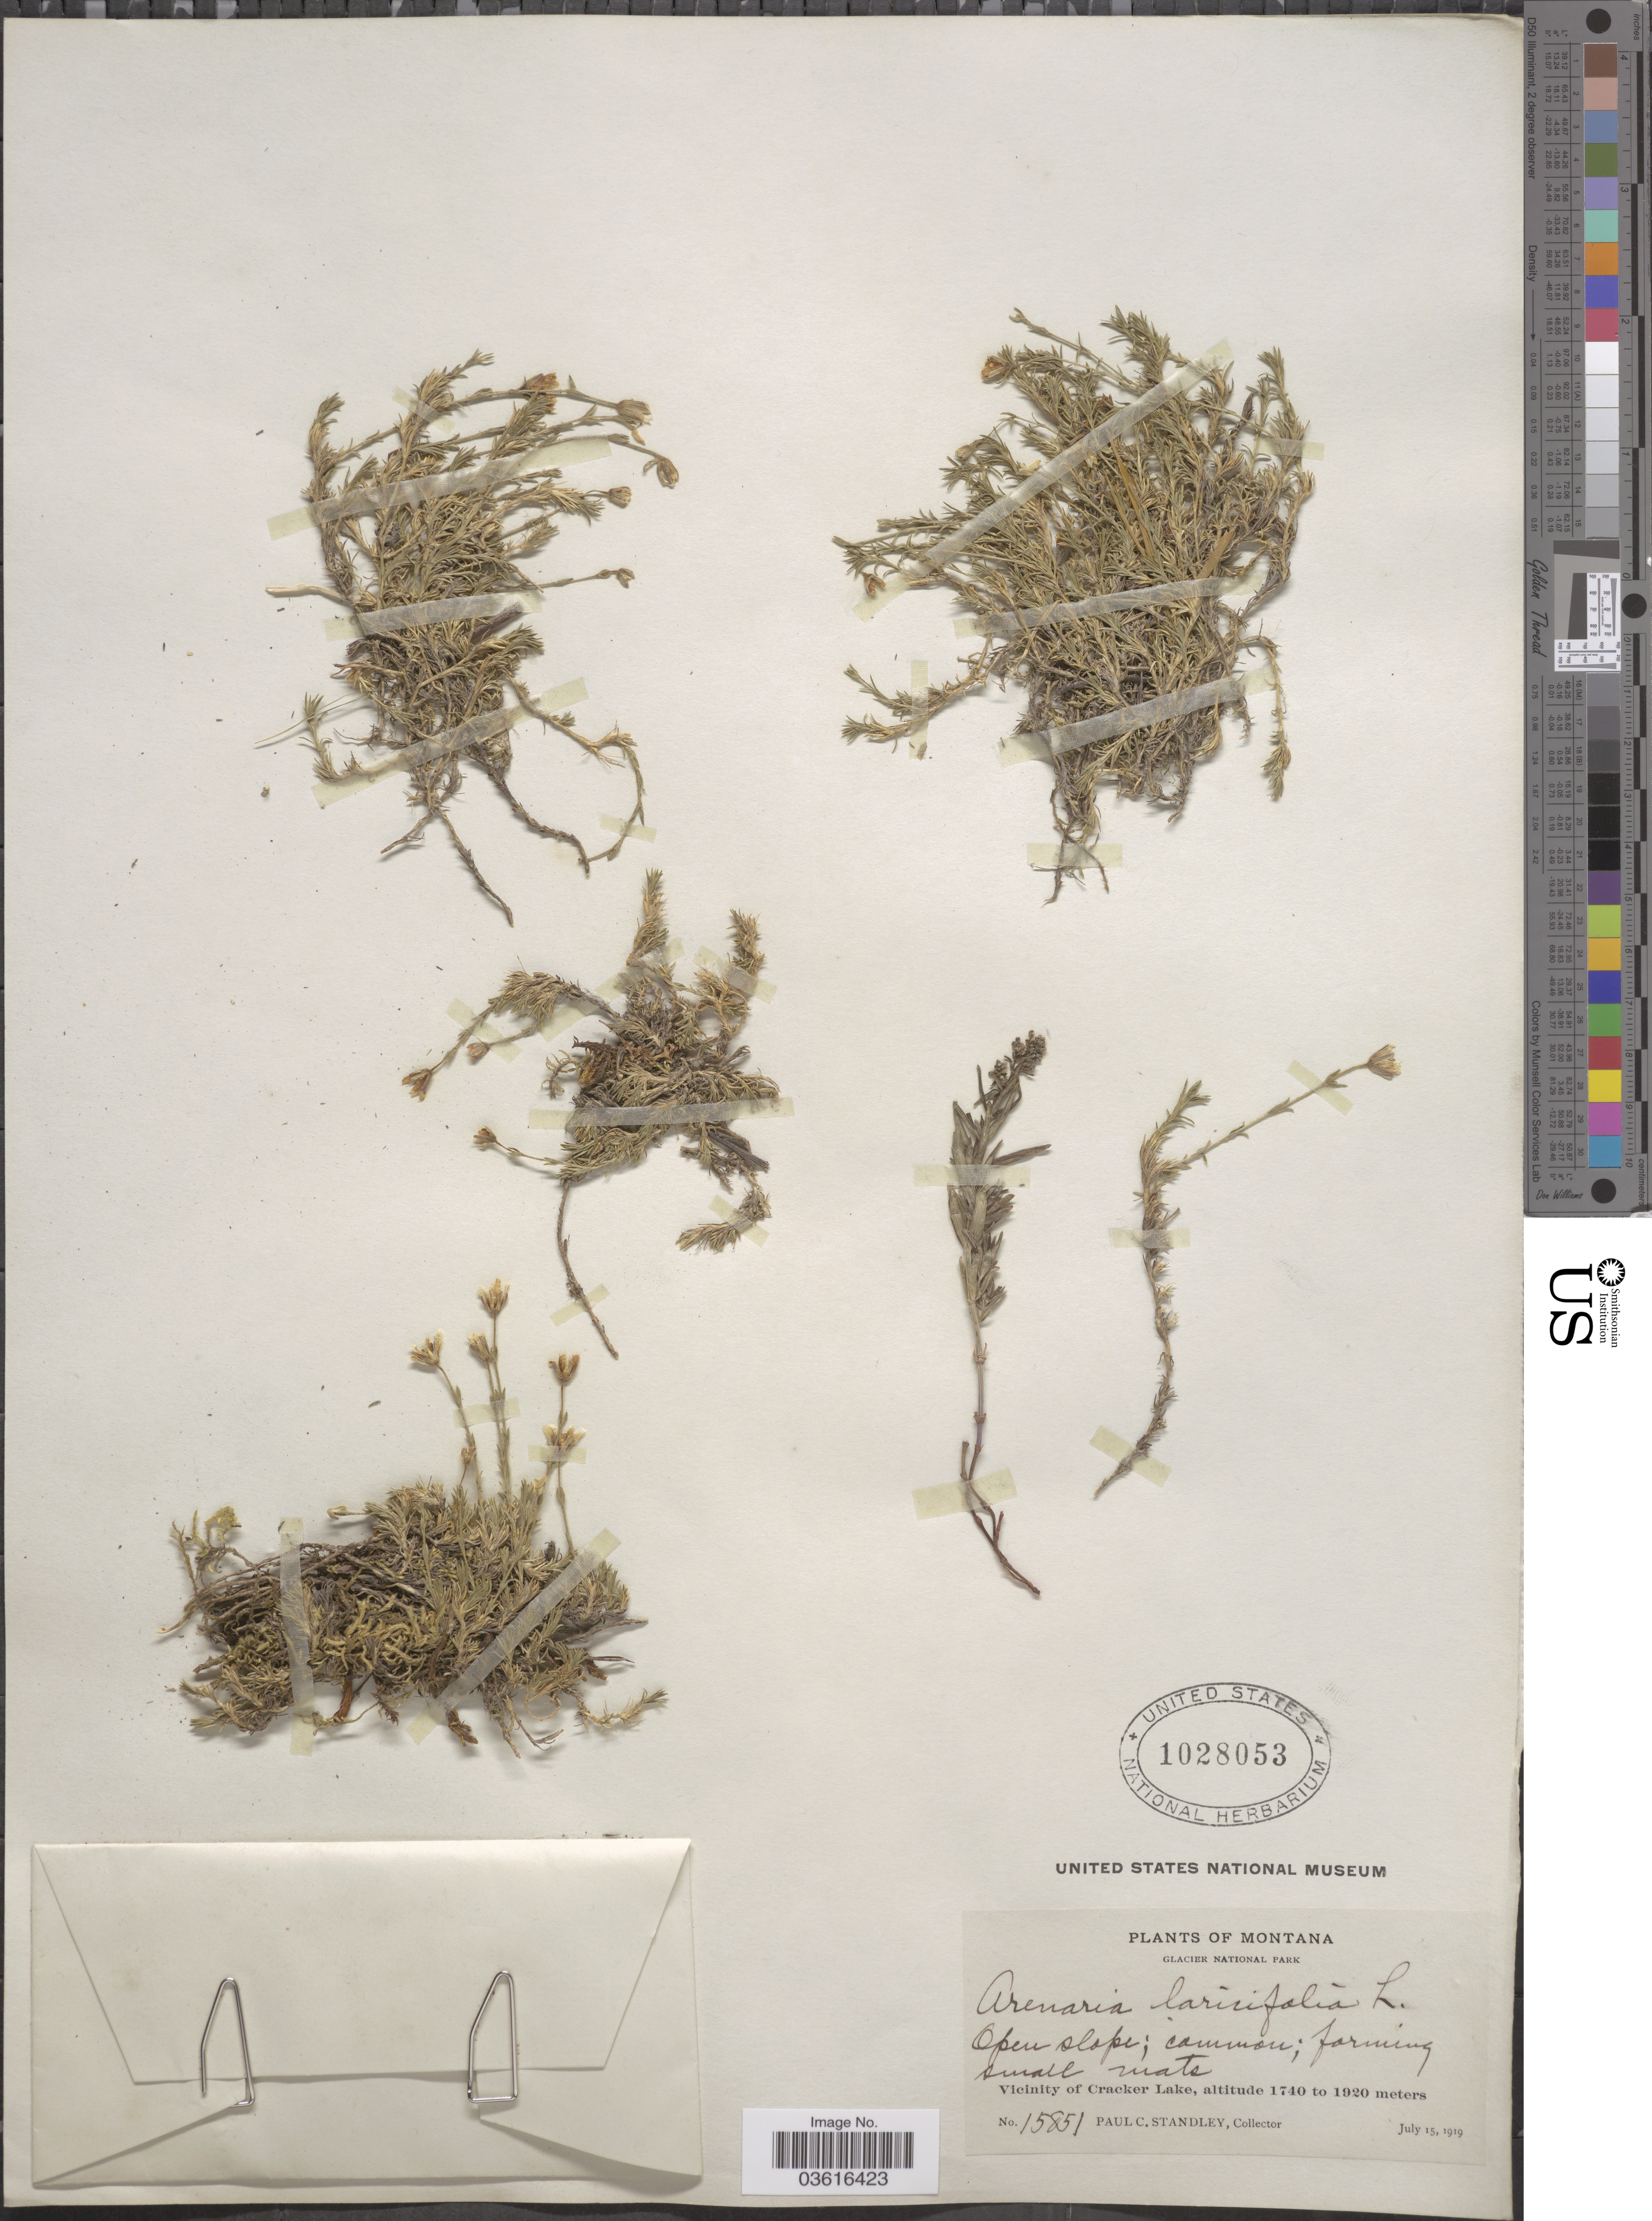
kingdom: Plantae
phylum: Tracheophyta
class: Magnoliopsida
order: Caryophyllales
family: Caryophyllaceae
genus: Cherleria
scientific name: Cherleria obtusiloba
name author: (Rydb.) A.J. Moore & Dillenb.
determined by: Strong, M. T., (US), Smithsonian Institution - National Museum of Natural History (UNITED STATES)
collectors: P. C. Standley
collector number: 15851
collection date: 1919-07-15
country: United States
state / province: Montana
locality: Glacier National Park. Vicinity of Cracker Lake.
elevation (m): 1740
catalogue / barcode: US 1028053